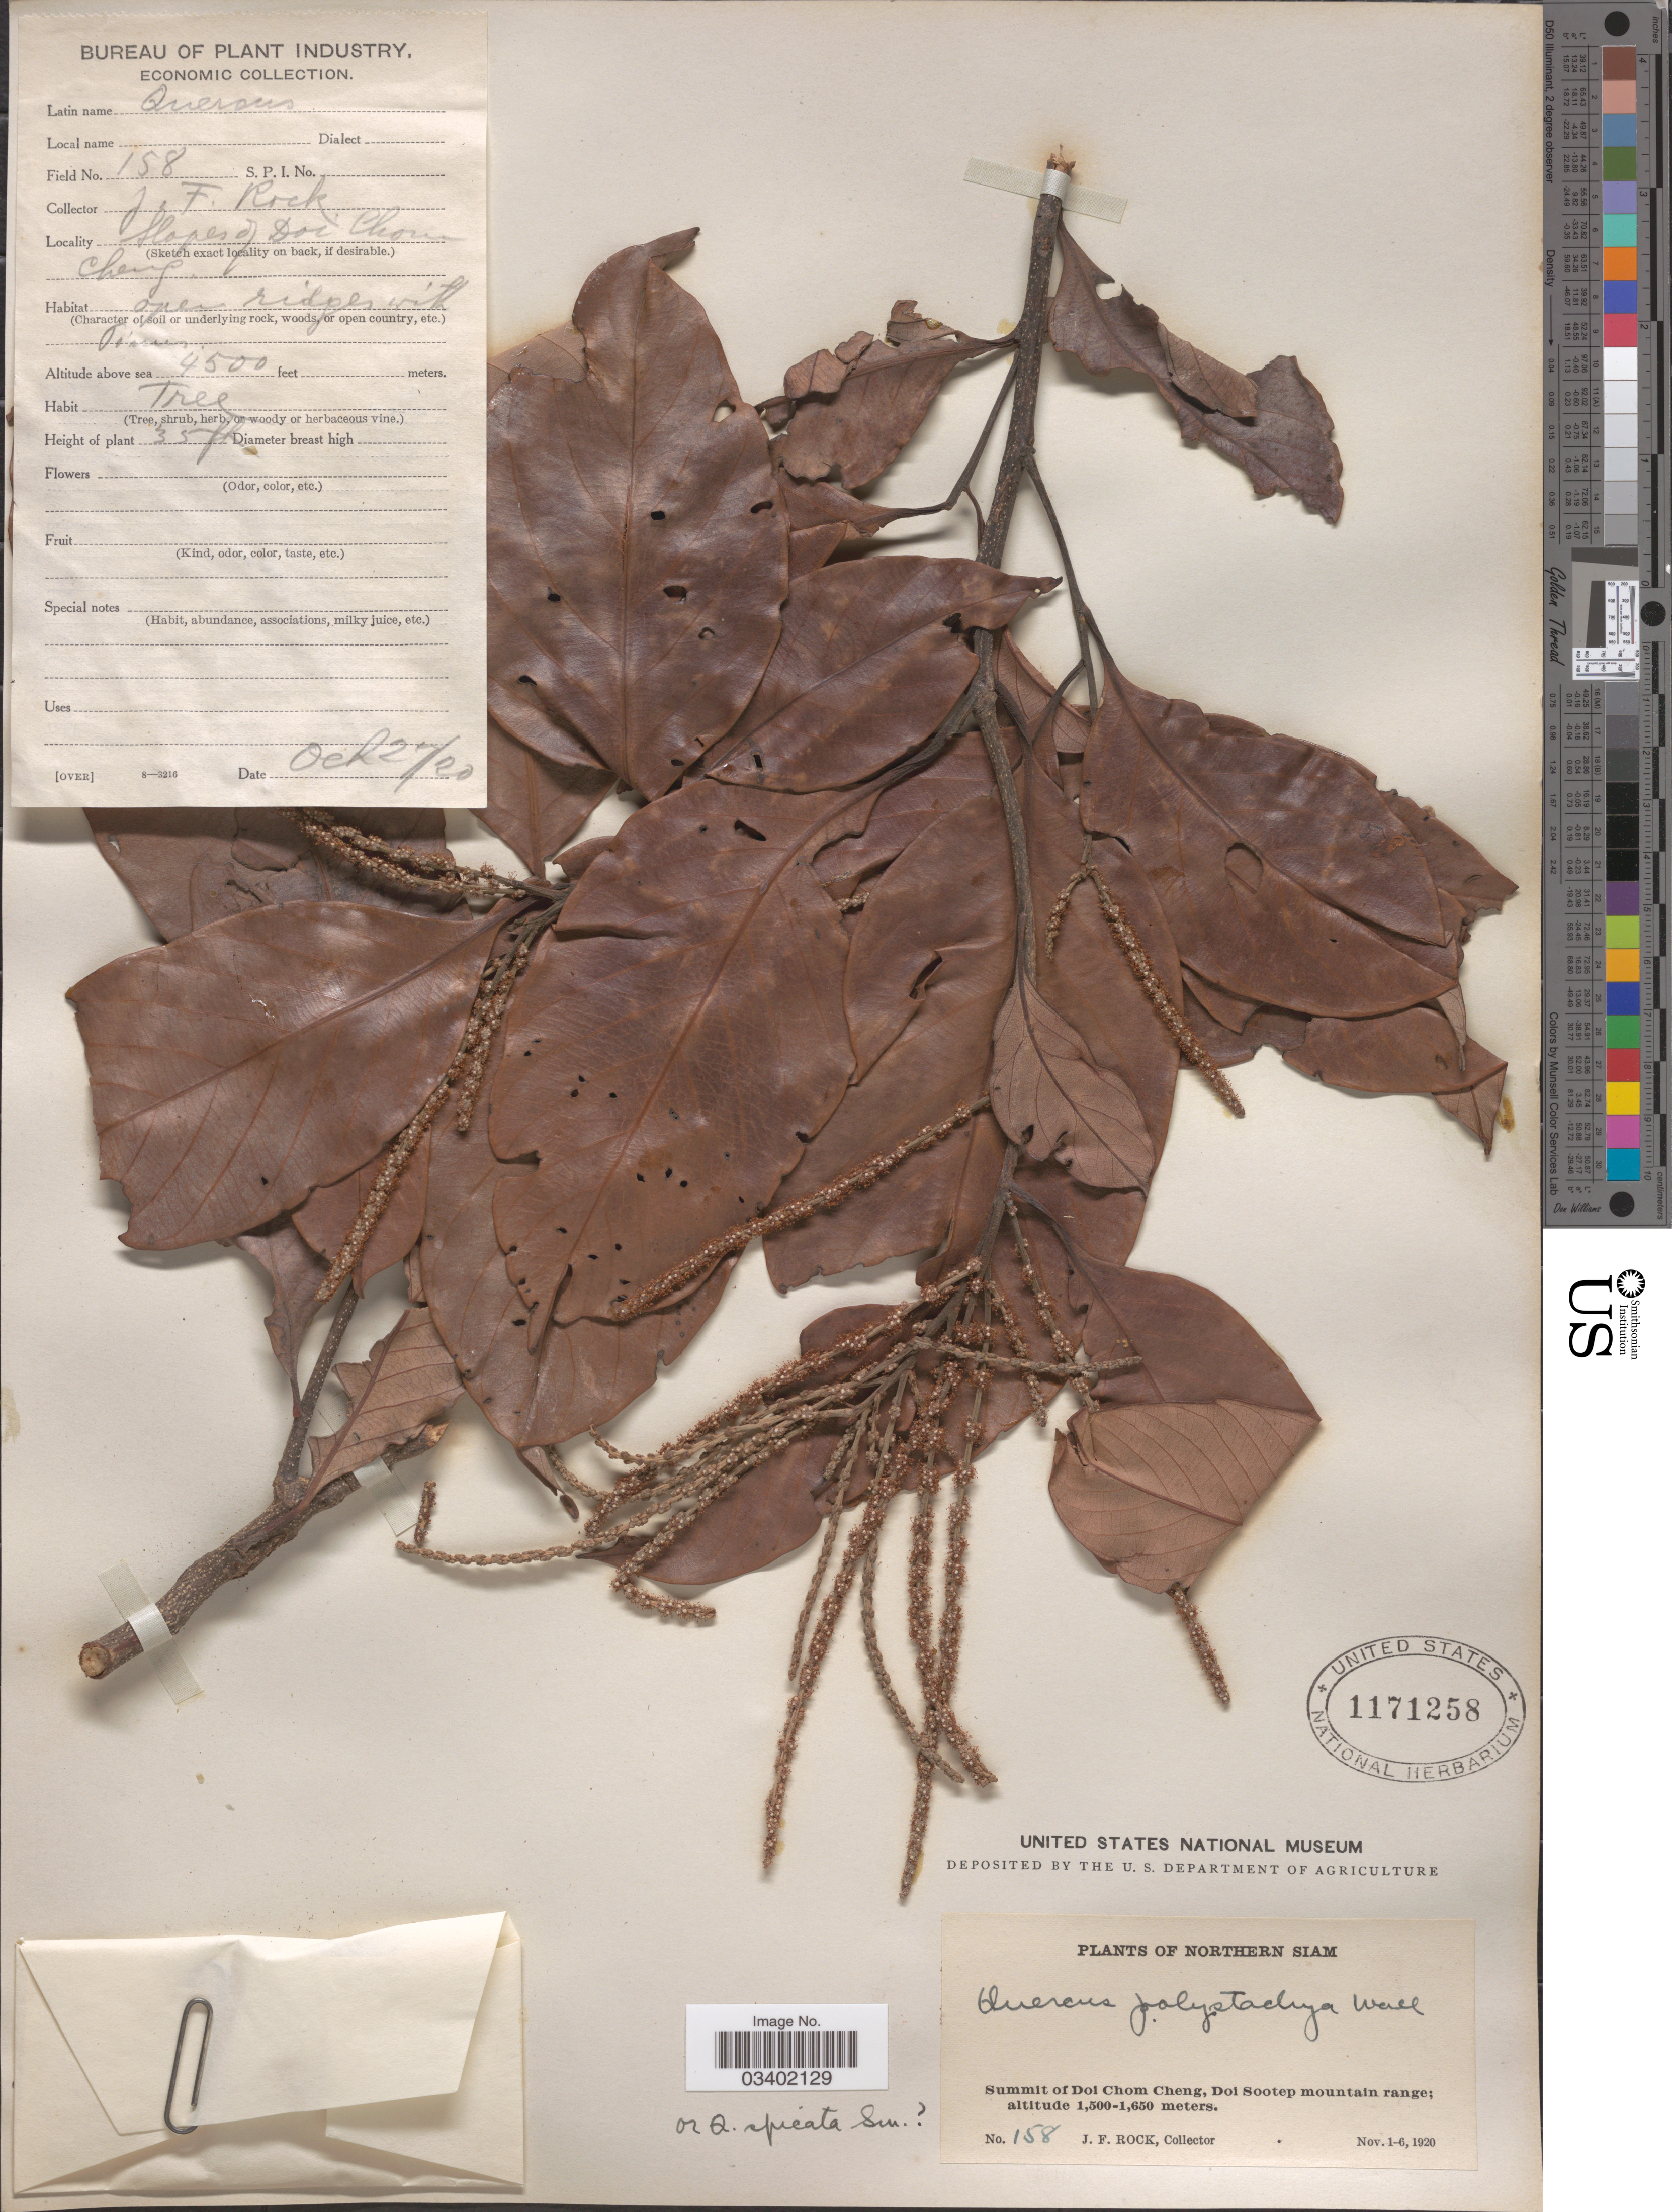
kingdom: Plantae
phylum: Tracheophyta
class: Magnoliopsida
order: Fagales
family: Fagaceae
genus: Lithocarpus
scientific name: Lithocarpus polystachyus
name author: (Wall. ex A. DC.) Rehder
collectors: J. Rock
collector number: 158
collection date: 1920-10-27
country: Thailand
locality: Slopes of Doi Chom Cheng. Northern Siam. Summit of Doi Chom Cheng, Doi Sootep mountain range.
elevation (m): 1372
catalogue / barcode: US 1171258